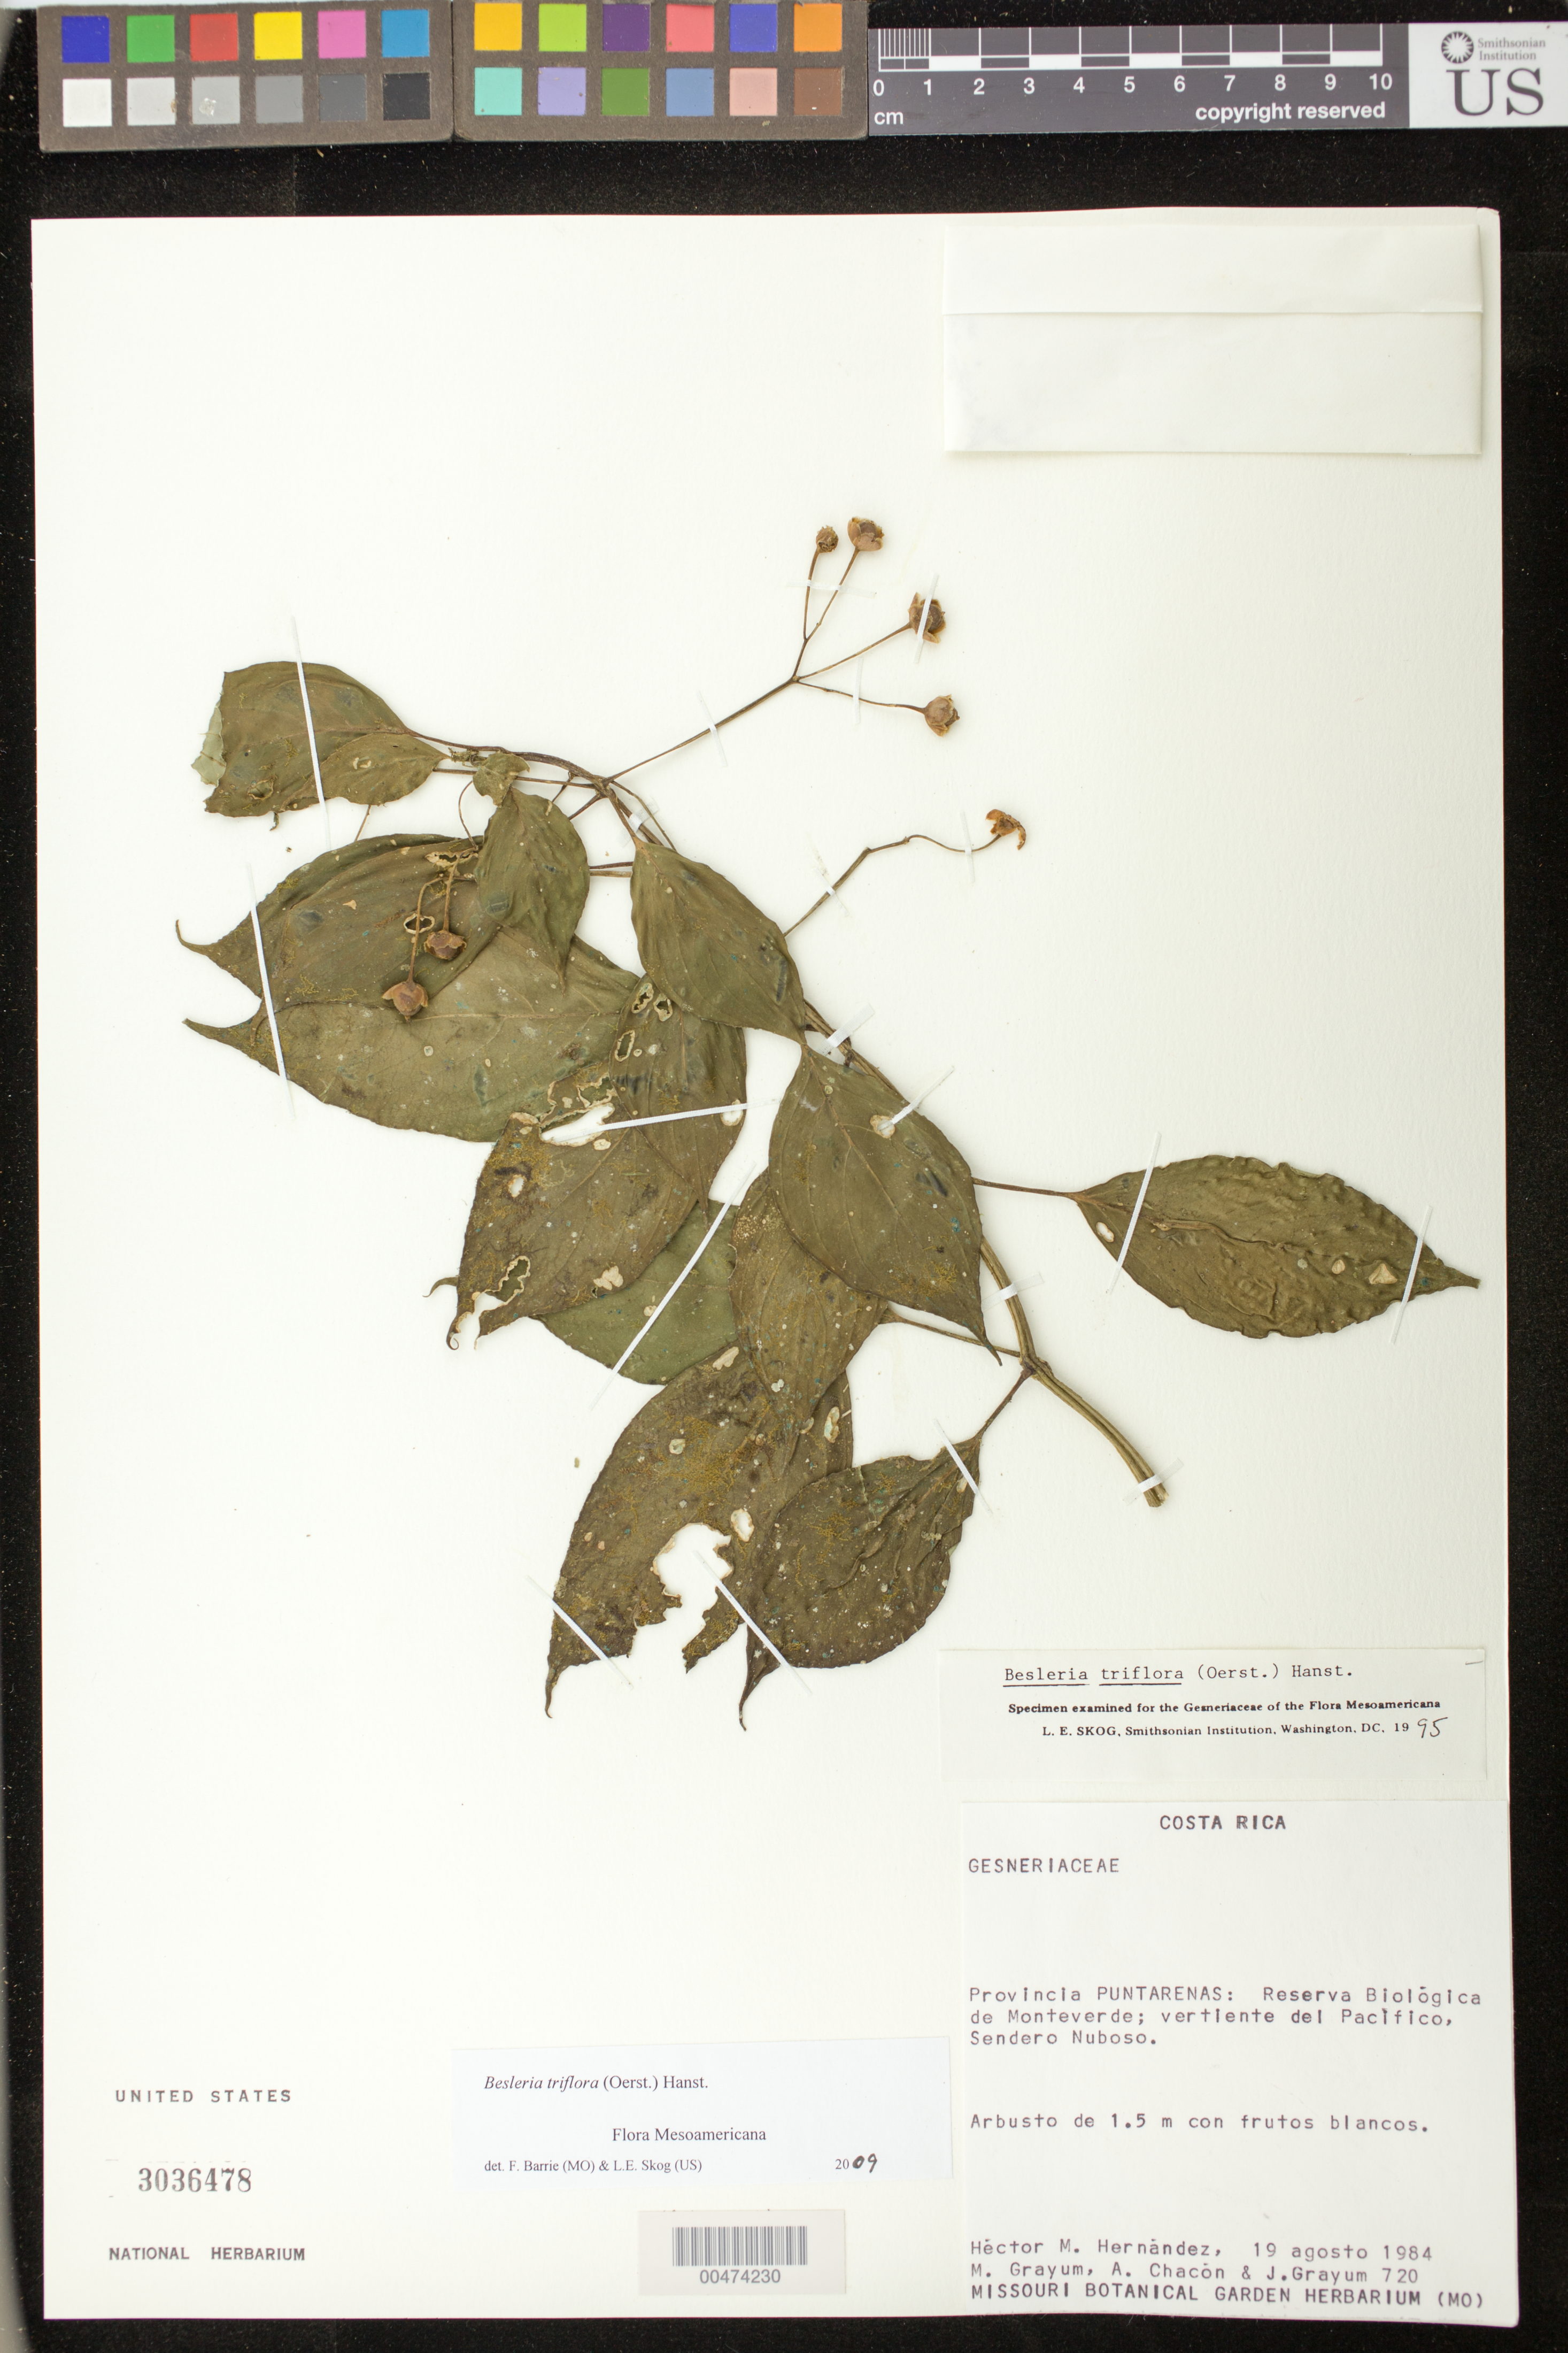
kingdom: Plantae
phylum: Tracheophyta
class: Magnoliopsida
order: Lamiales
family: Gesneriaceae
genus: Besleria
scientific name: Besleria triflora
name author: (Oerst.) Hanst.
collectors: H. Hernández G., M. H. Grayum, A. Chacón & J. Grayum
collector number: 720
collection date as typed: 19 Aug 1984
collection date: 1984-08-19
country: Costa Rica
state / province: Puntarenas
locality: Monteverde Biological Reserve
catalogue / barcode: US 3036478